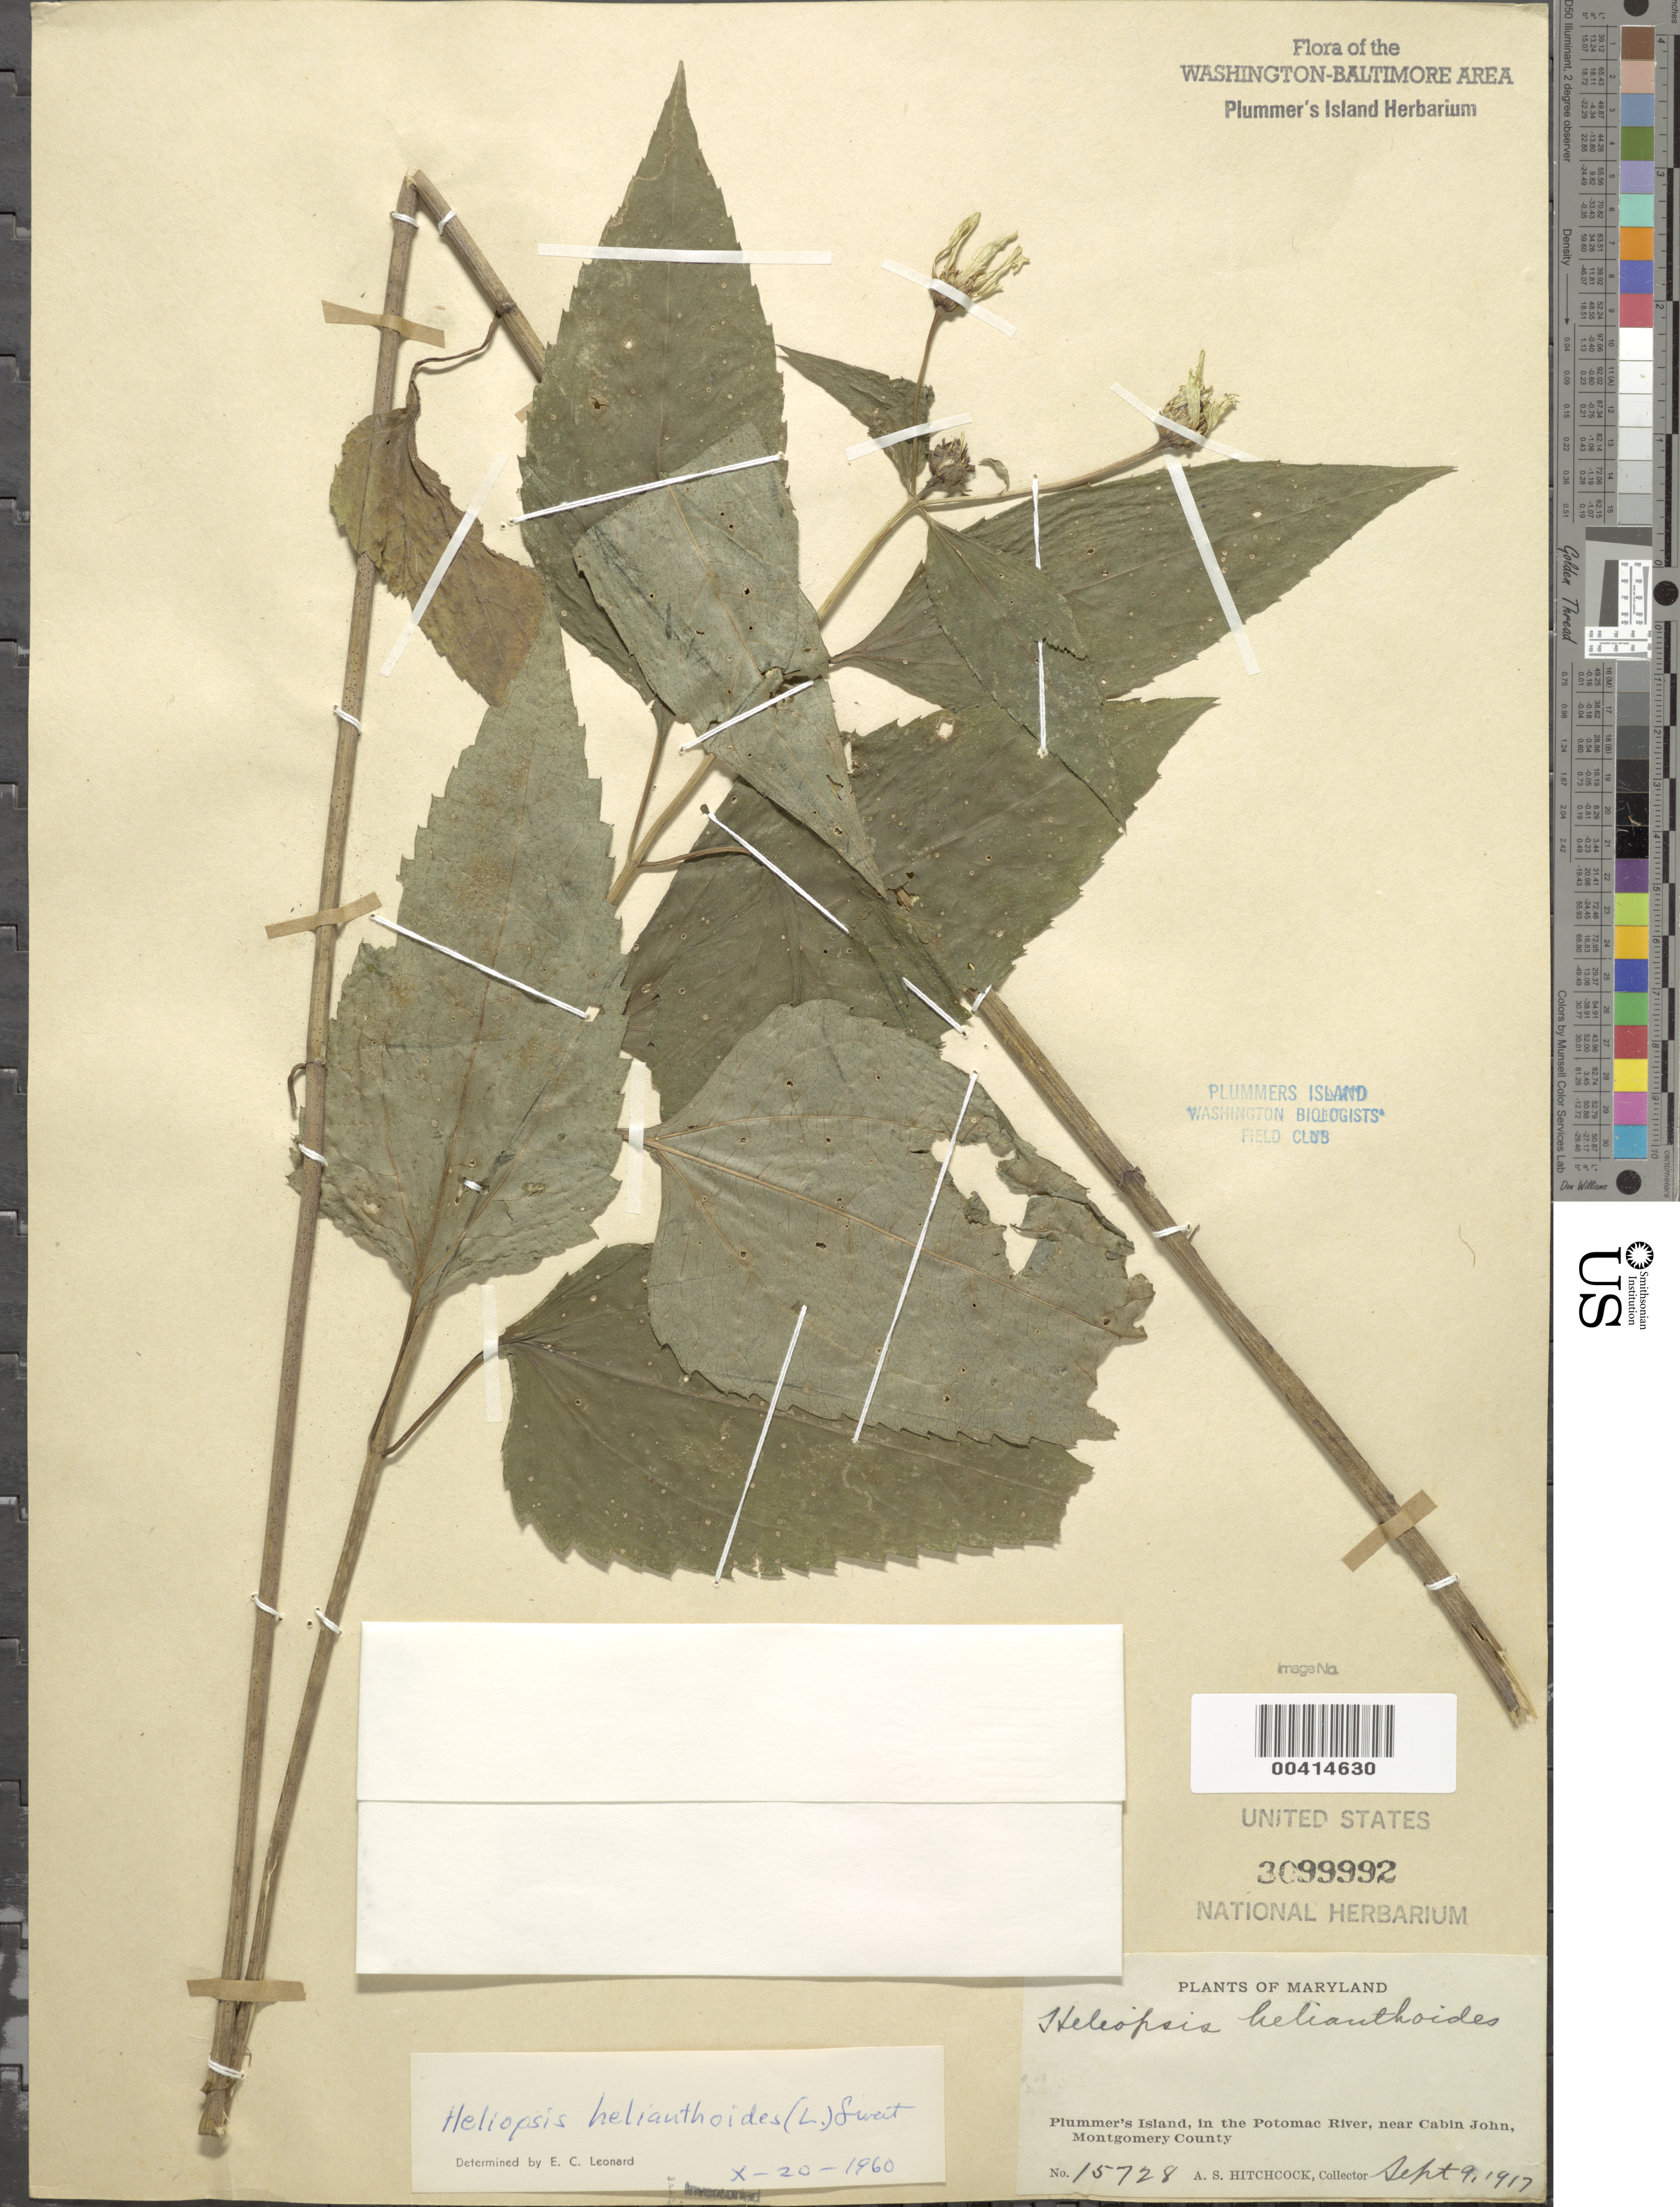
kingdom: Plantae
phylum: Tracheophyta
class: Magnoliopsida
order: Asterales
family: Asteraceae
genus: Heliopsis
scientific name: Heliopsis helianthoides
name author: (L.) Sweet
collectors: A. S. Hitchcock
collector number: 15728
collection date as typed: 09 Sep 1917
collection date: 1917-09-09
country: United States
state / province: Maryland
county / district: Montgomery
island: Plummers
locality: Plummer's Island C. & O. Canal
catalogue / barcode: US 3099992